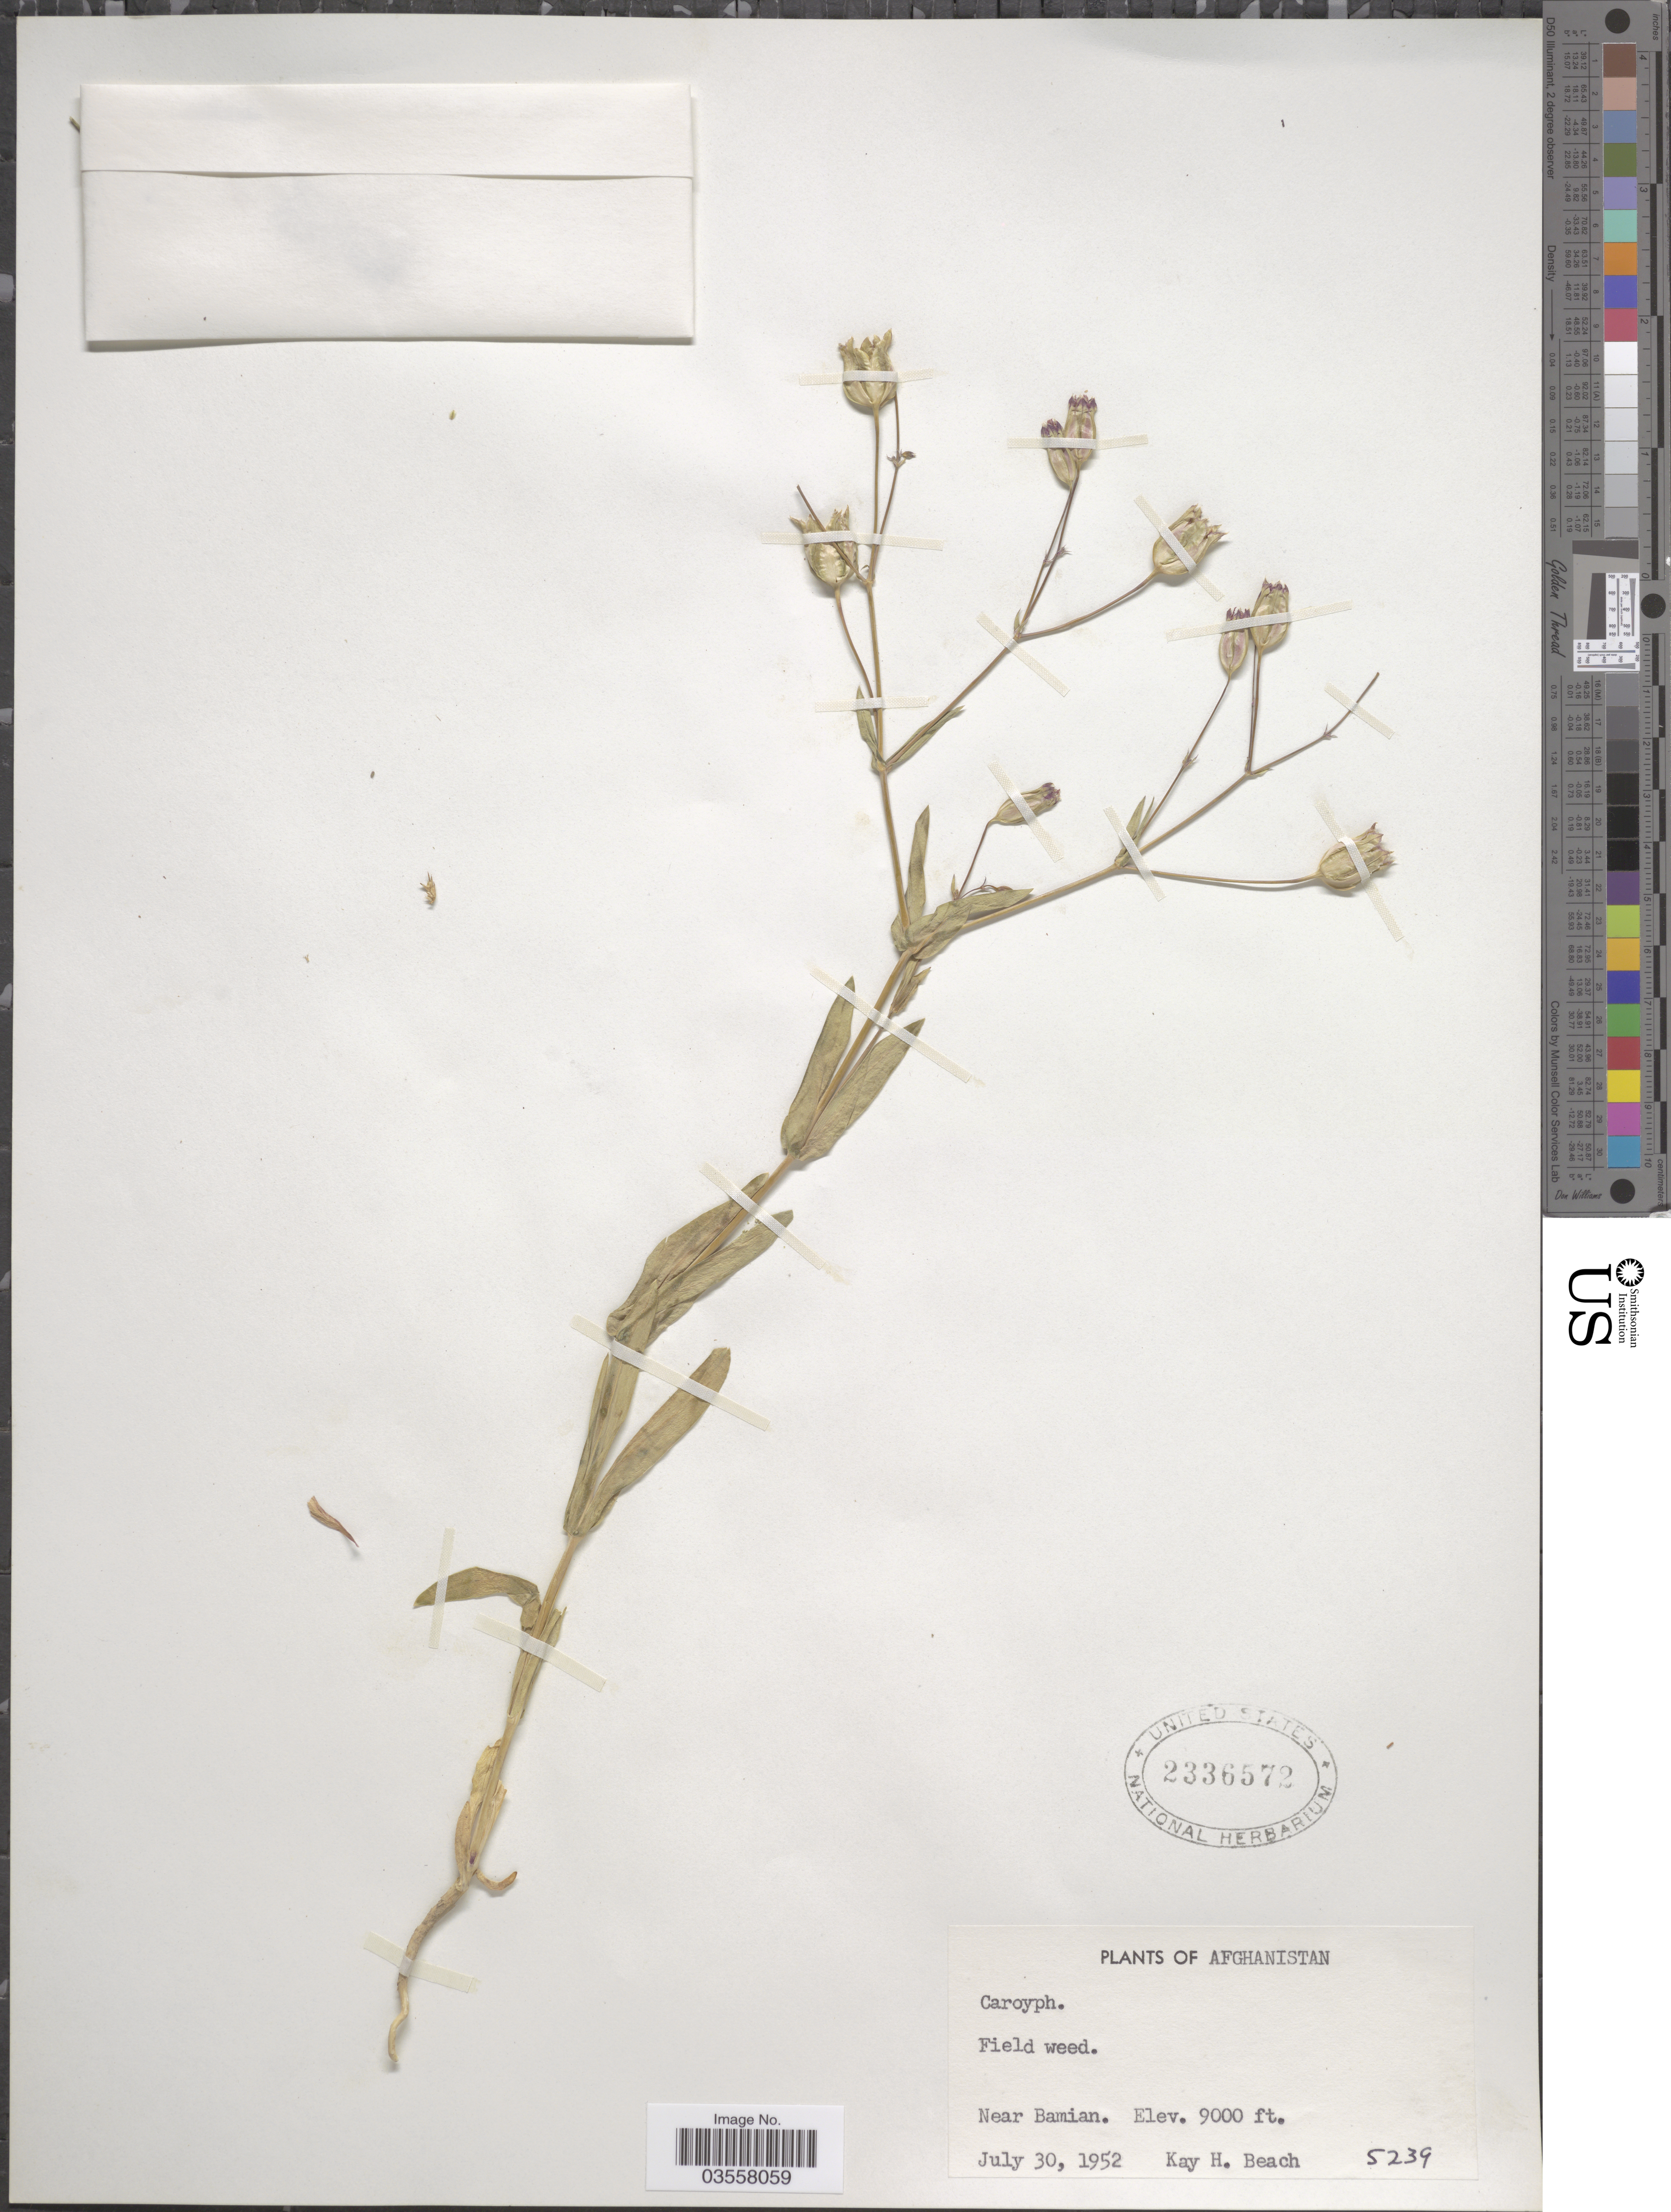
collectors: K. H. Beach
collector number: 5239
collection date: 1952-07-30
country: Afghanistan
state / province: Bamian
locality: Near Bamian.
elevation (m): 2743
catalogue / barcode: US 2336572